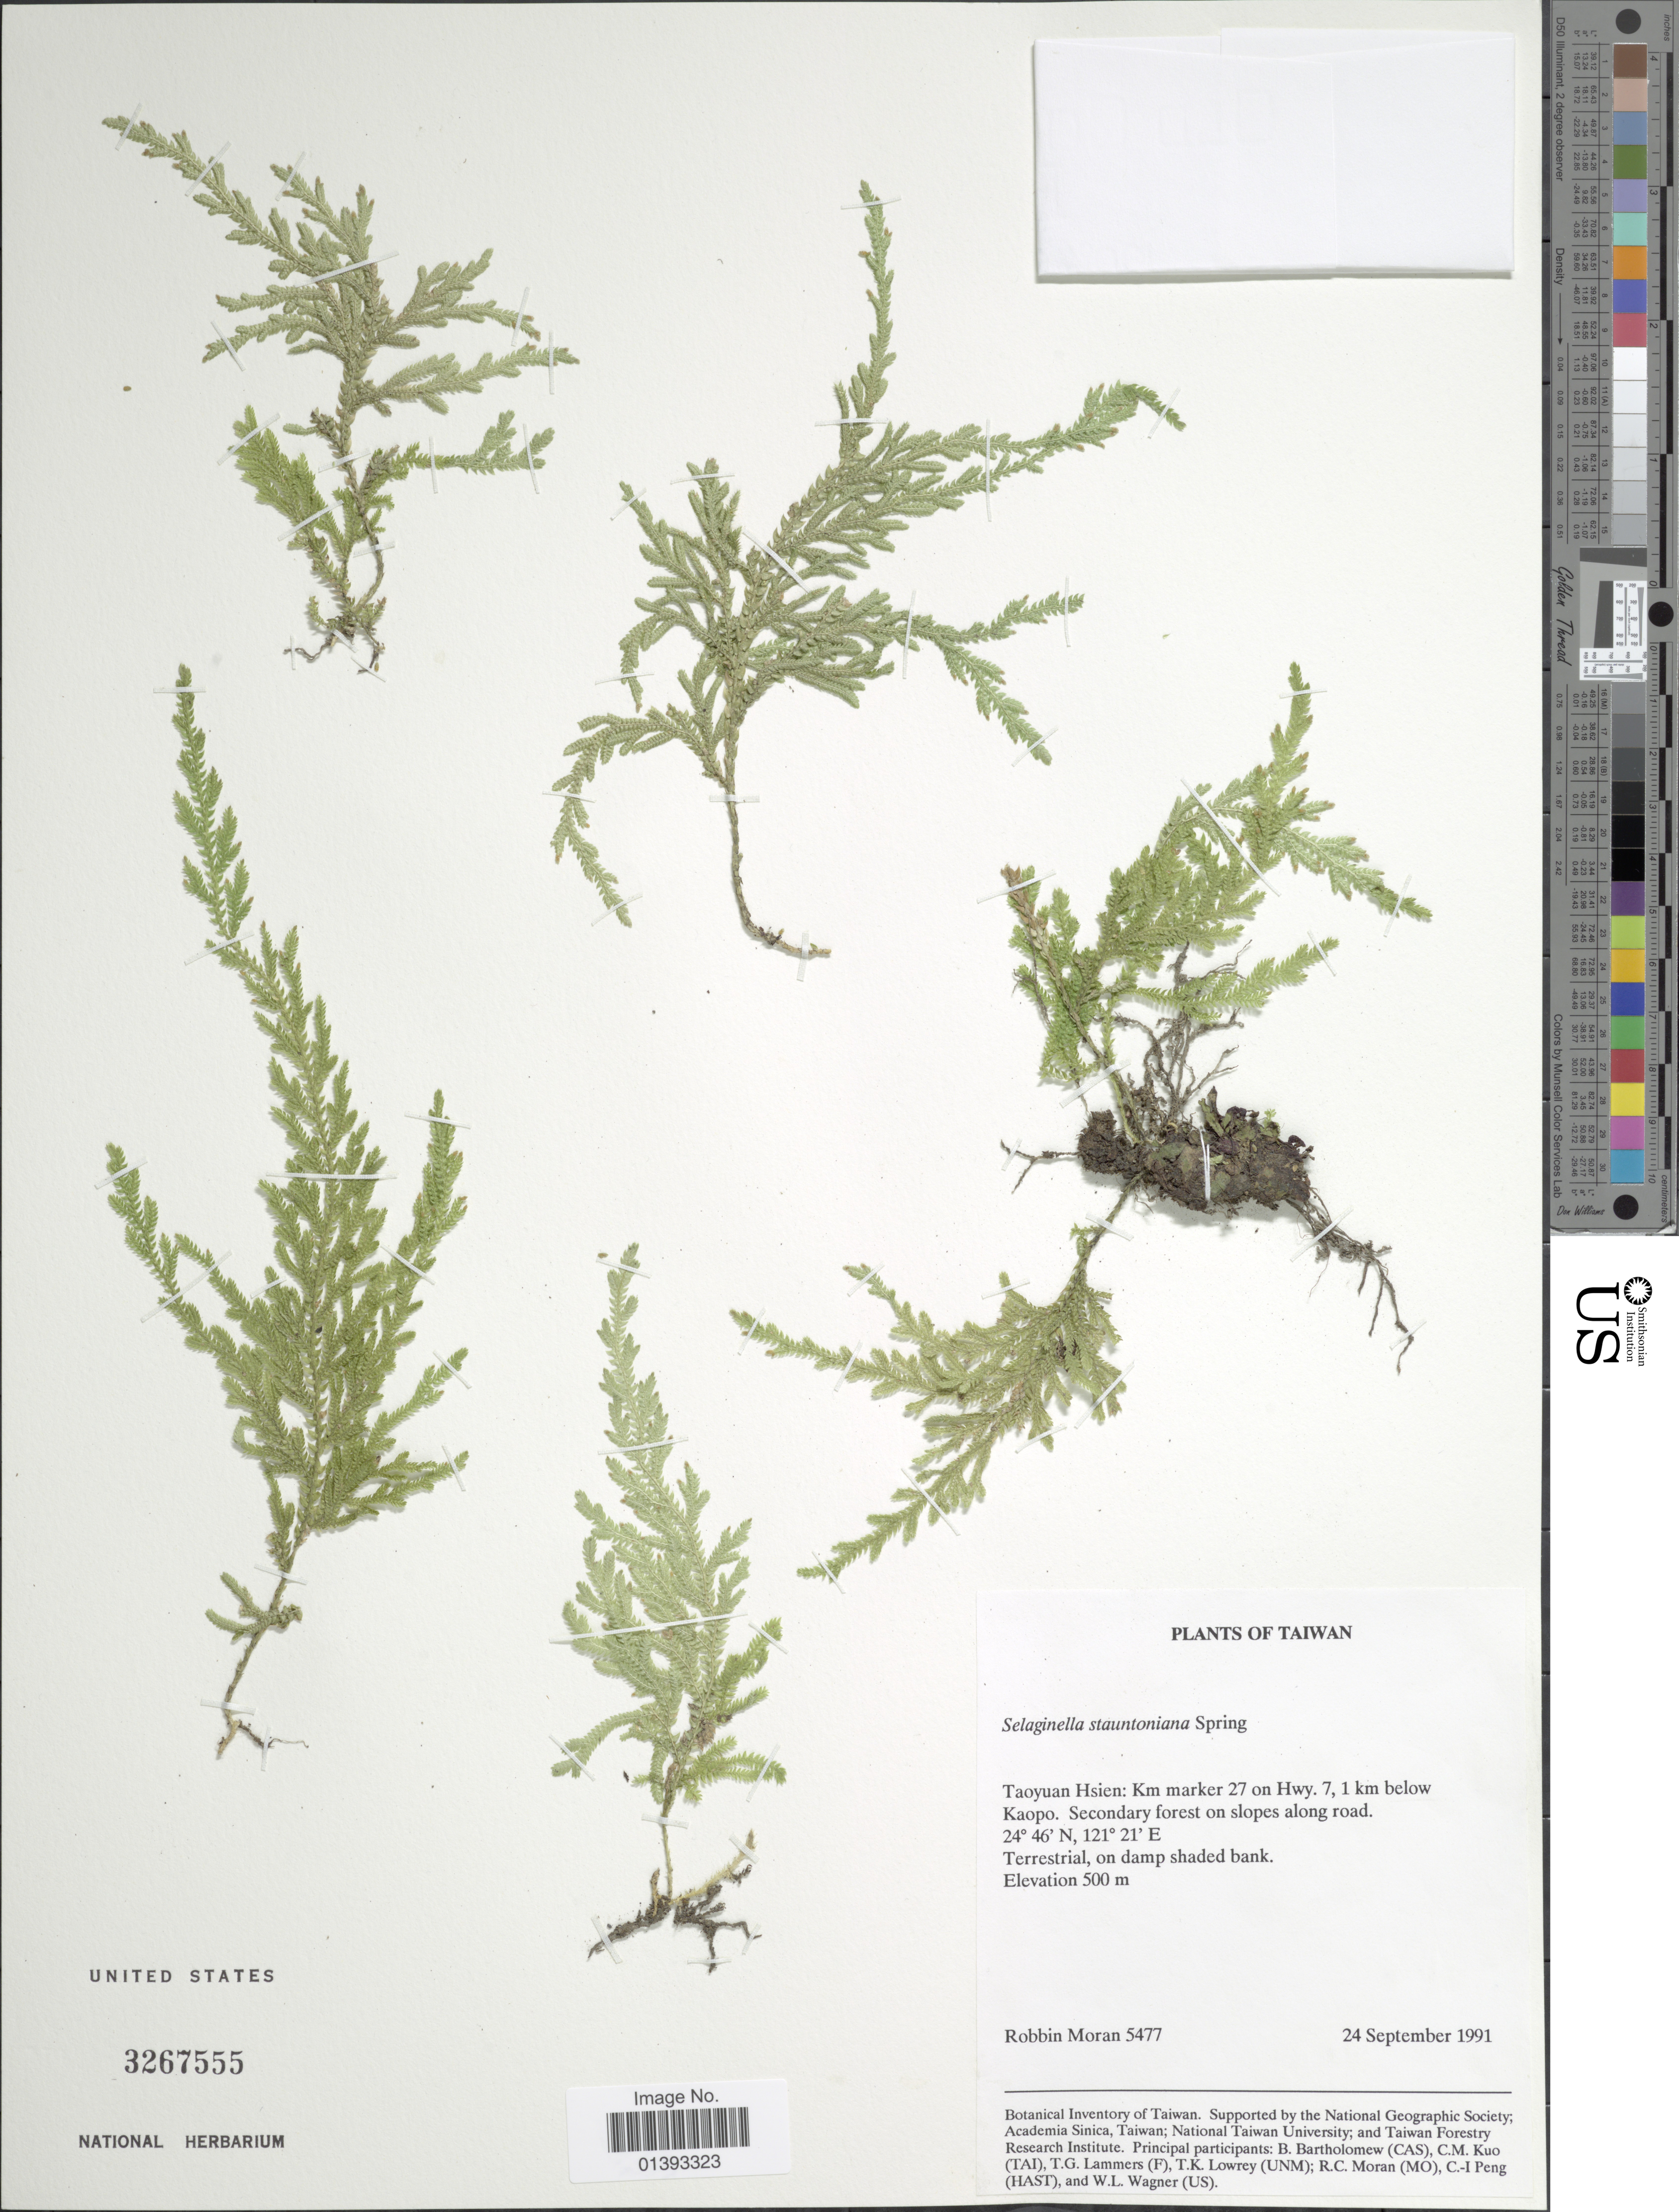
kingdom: Plantae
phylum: Tracheophyta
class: Lycopodiopsida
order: Selaginellales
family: Selaginellaceae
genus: Selaginella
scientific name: Selaginella stauntoniana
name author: Spring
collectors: R. C. Moran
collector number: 5477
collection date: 1991-09-24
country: Taiwan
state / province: Taoyuan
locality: Taoyuan Hsien: Km marker 27 on Hwy., 7,1 km below Kaopo, secondary forest on slopes along road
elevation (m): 500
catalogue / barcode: US 3267555